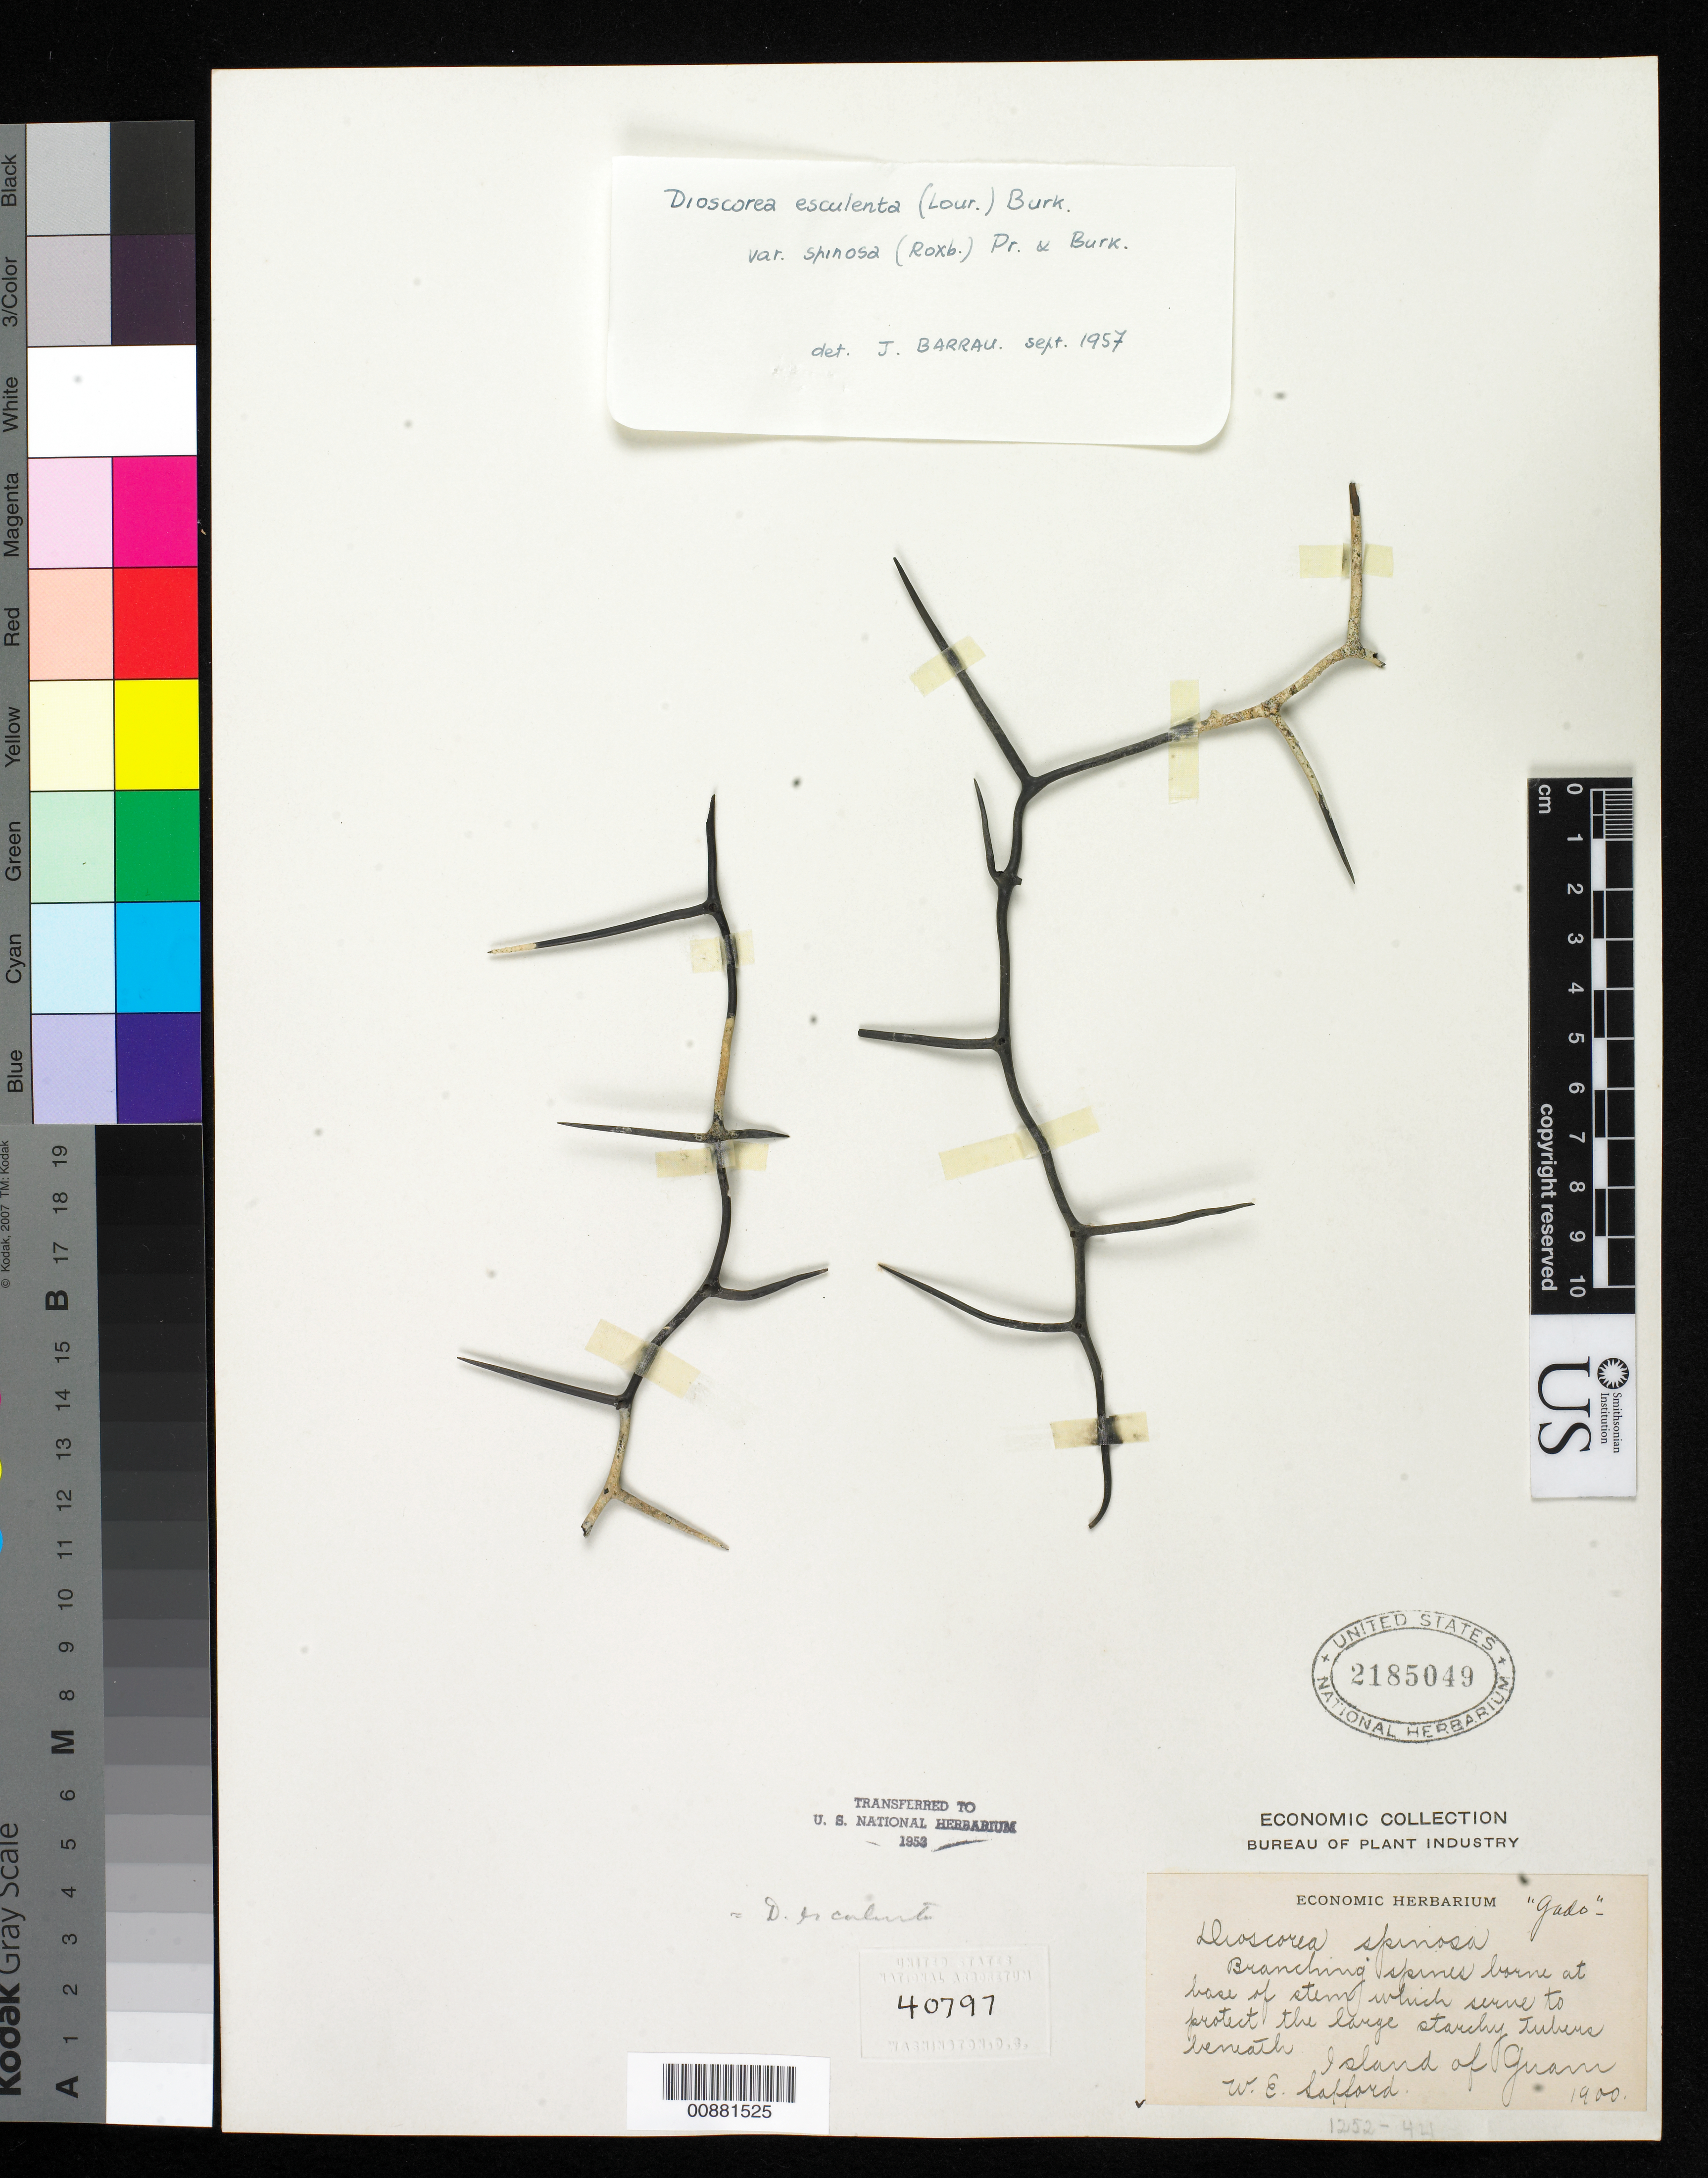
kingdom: Plantae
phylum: Tracheophyta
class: Liliopsida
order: Dioscoreales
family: Dioscoreaceae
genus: Dioscorea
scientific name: Dioscorea esculenta var. spinosa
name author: (Lour.) Burkill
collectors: W. E. Safford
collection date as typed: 01 Jan 1900 to 31 Jan 1900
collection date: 1900-01-01/1900-01-31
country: Guam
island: Guam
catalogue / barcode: US 2185049